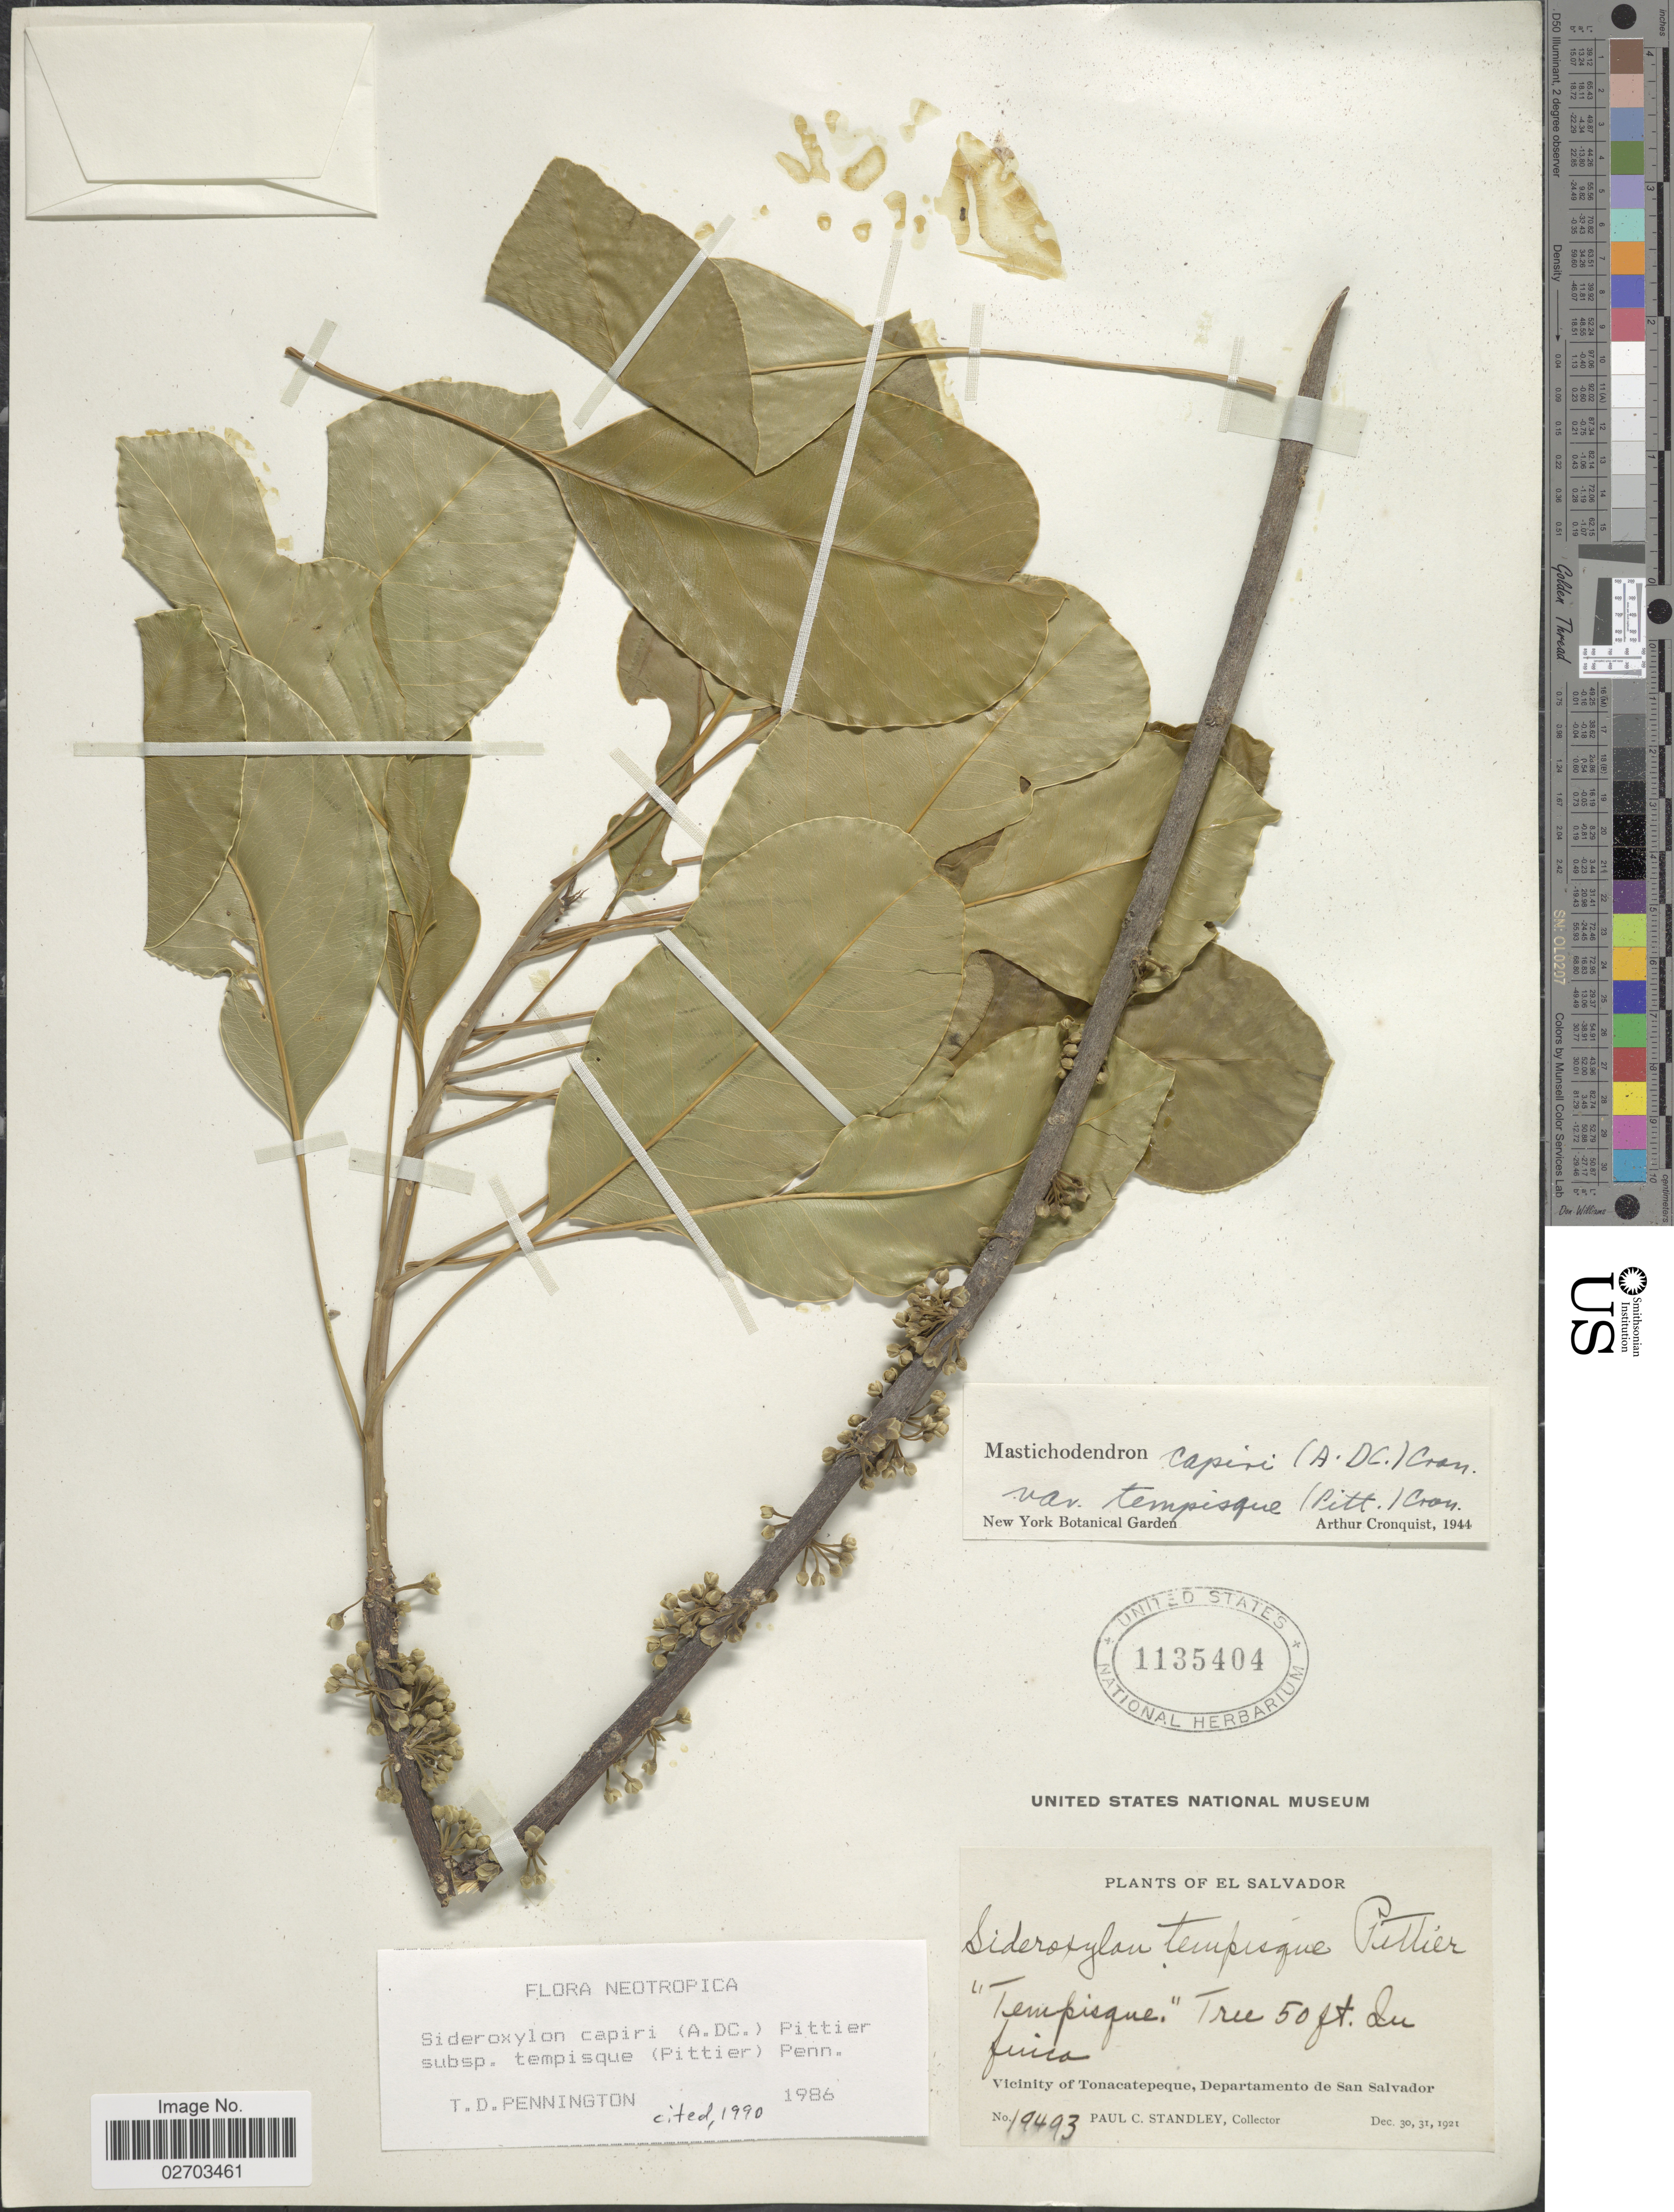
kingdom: Plantae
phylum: Tracheophyta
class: Magnoliopsida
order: Ericales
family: Sapotaceae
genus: Sideroxylon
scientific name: Sideroxylon capiri subsp. tempisque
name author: (Pittier) T.D. Penn.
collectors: P. C. Standley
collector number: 19493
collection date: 1921-12-30/1921-12-31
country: El Salvador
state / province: San Salvador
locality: Vicinity of Tonacatepeque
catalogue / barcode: US 1135404